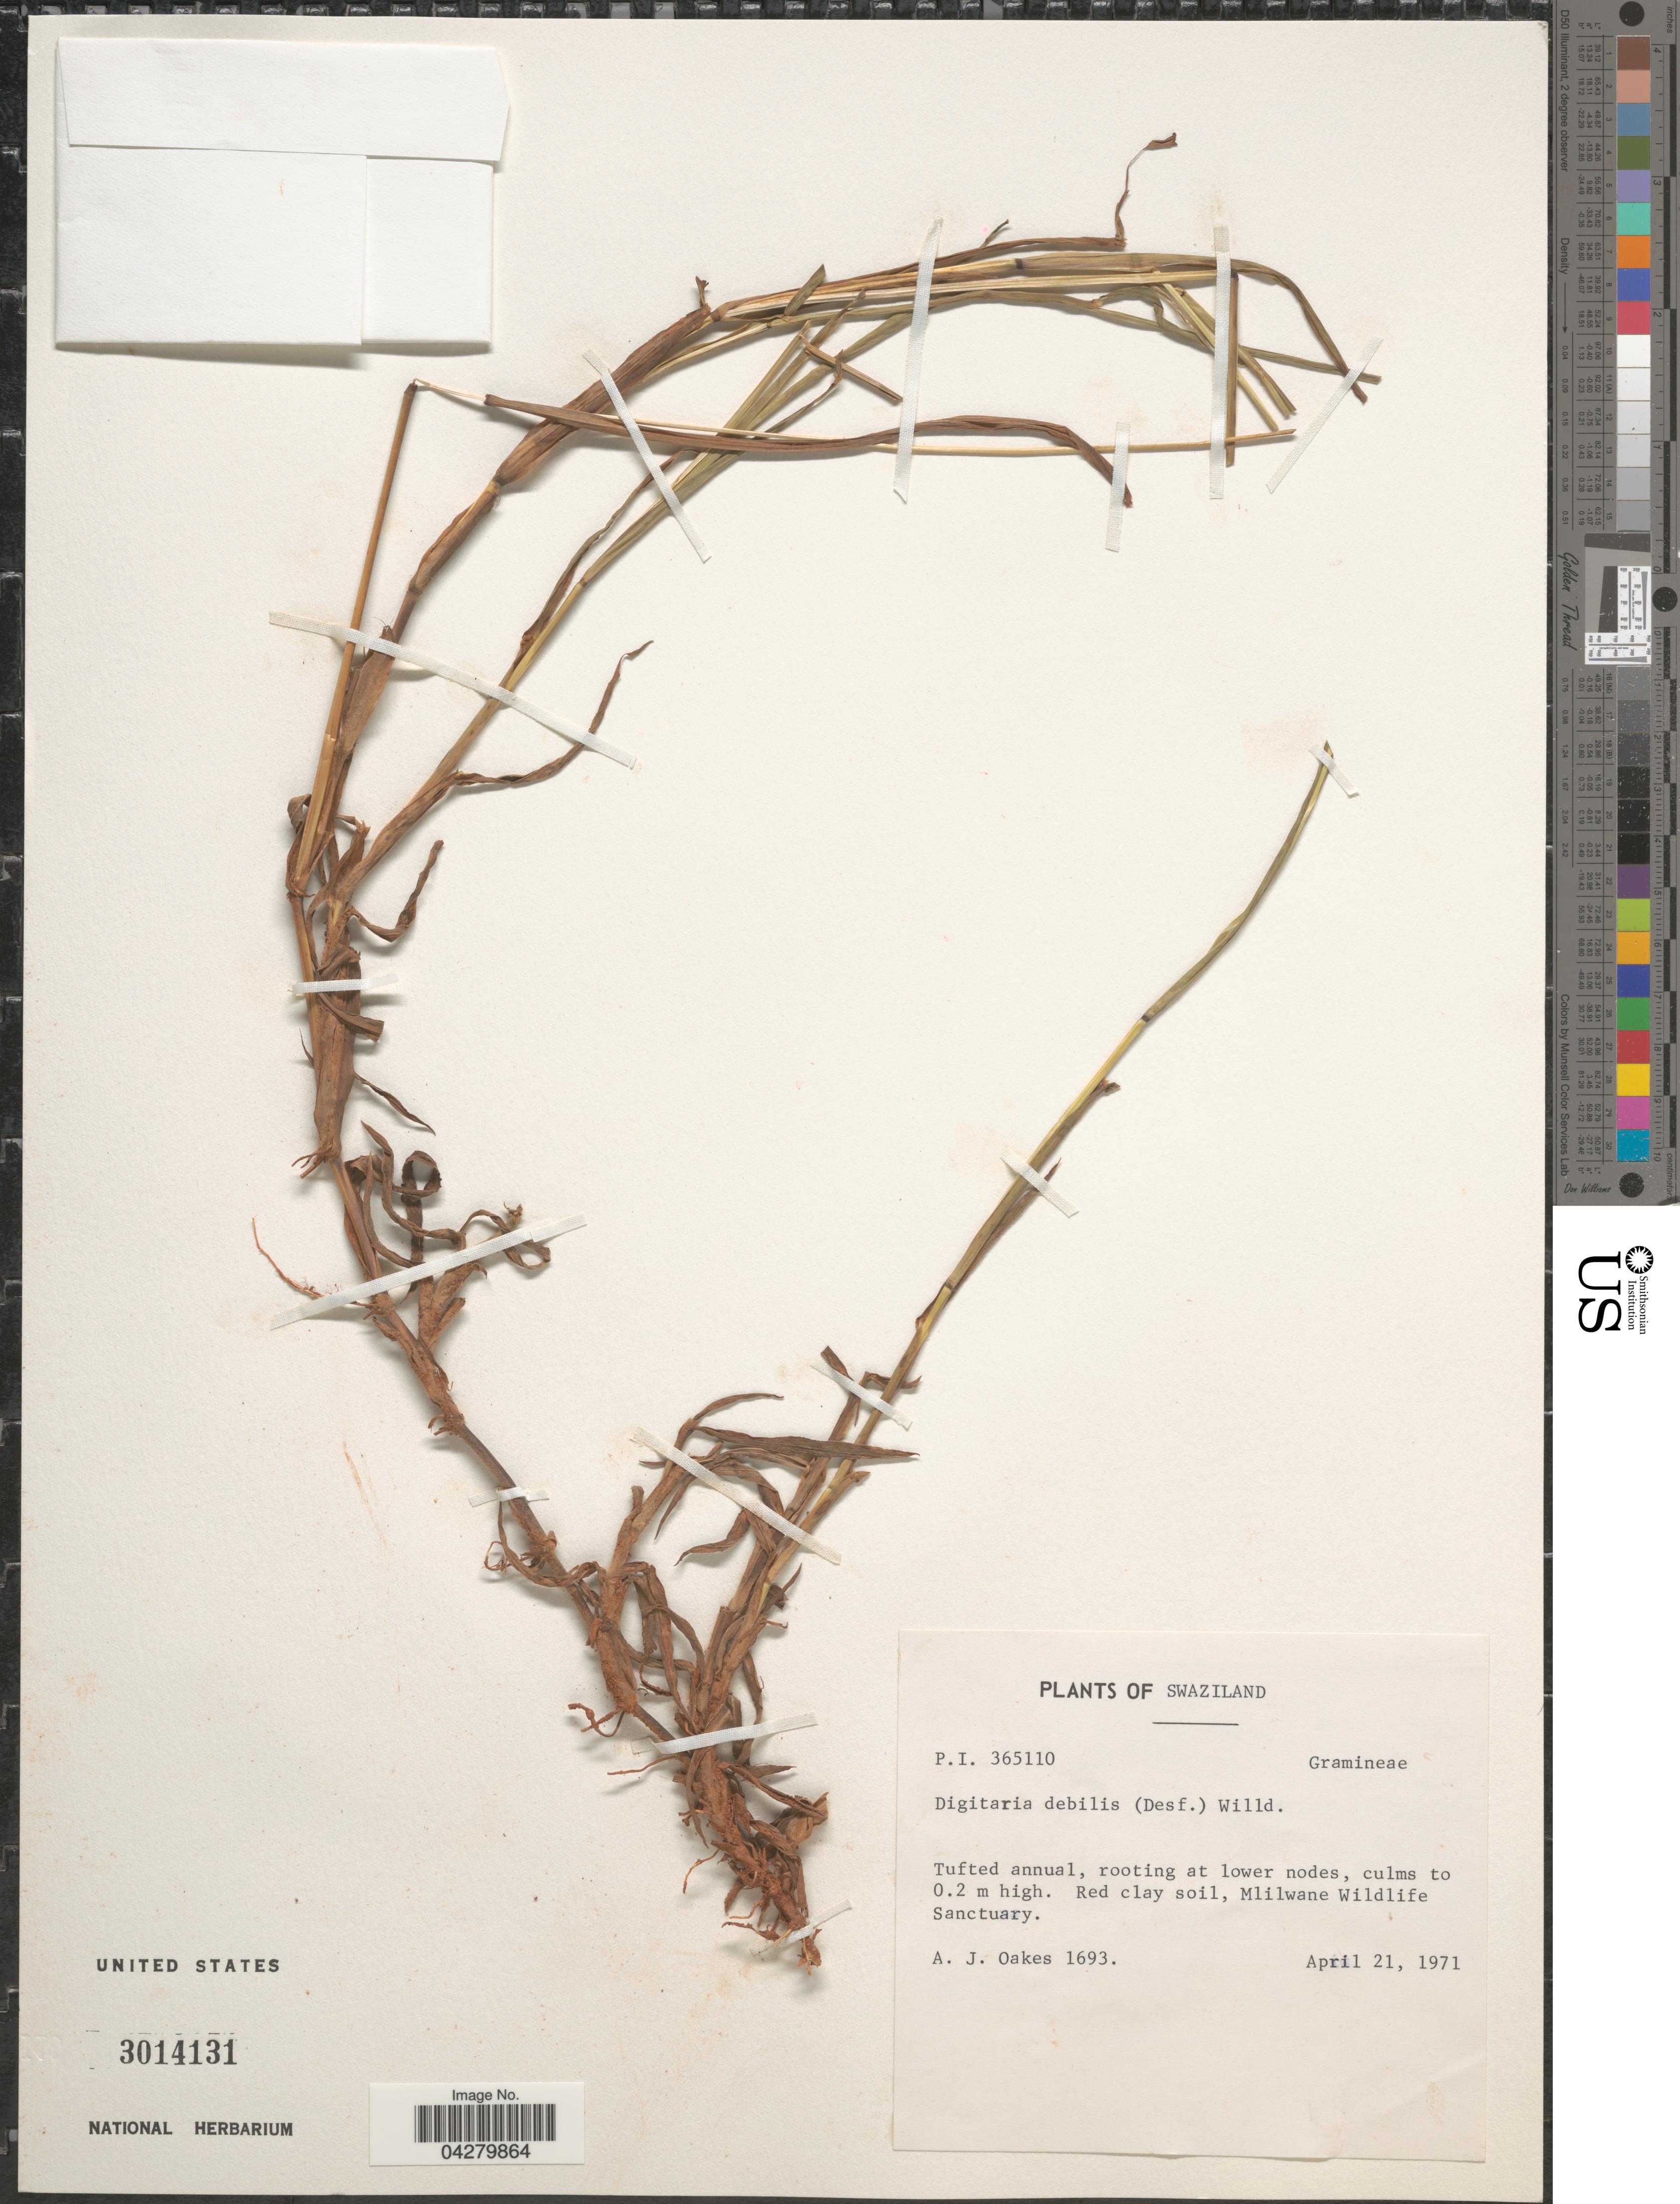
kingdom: Plantae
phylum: Tracheophyta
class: Liliopsida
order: Poales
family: Poaceae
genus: Digitaria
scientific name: Digitaria debilis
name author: (Desf.) Willd.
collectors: A. Oakes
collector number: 1693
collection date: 1971-04-21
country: Eswatini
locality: Red clay soil, Mlilwane Wildlife Sanctuary.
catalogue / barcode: US 3014131